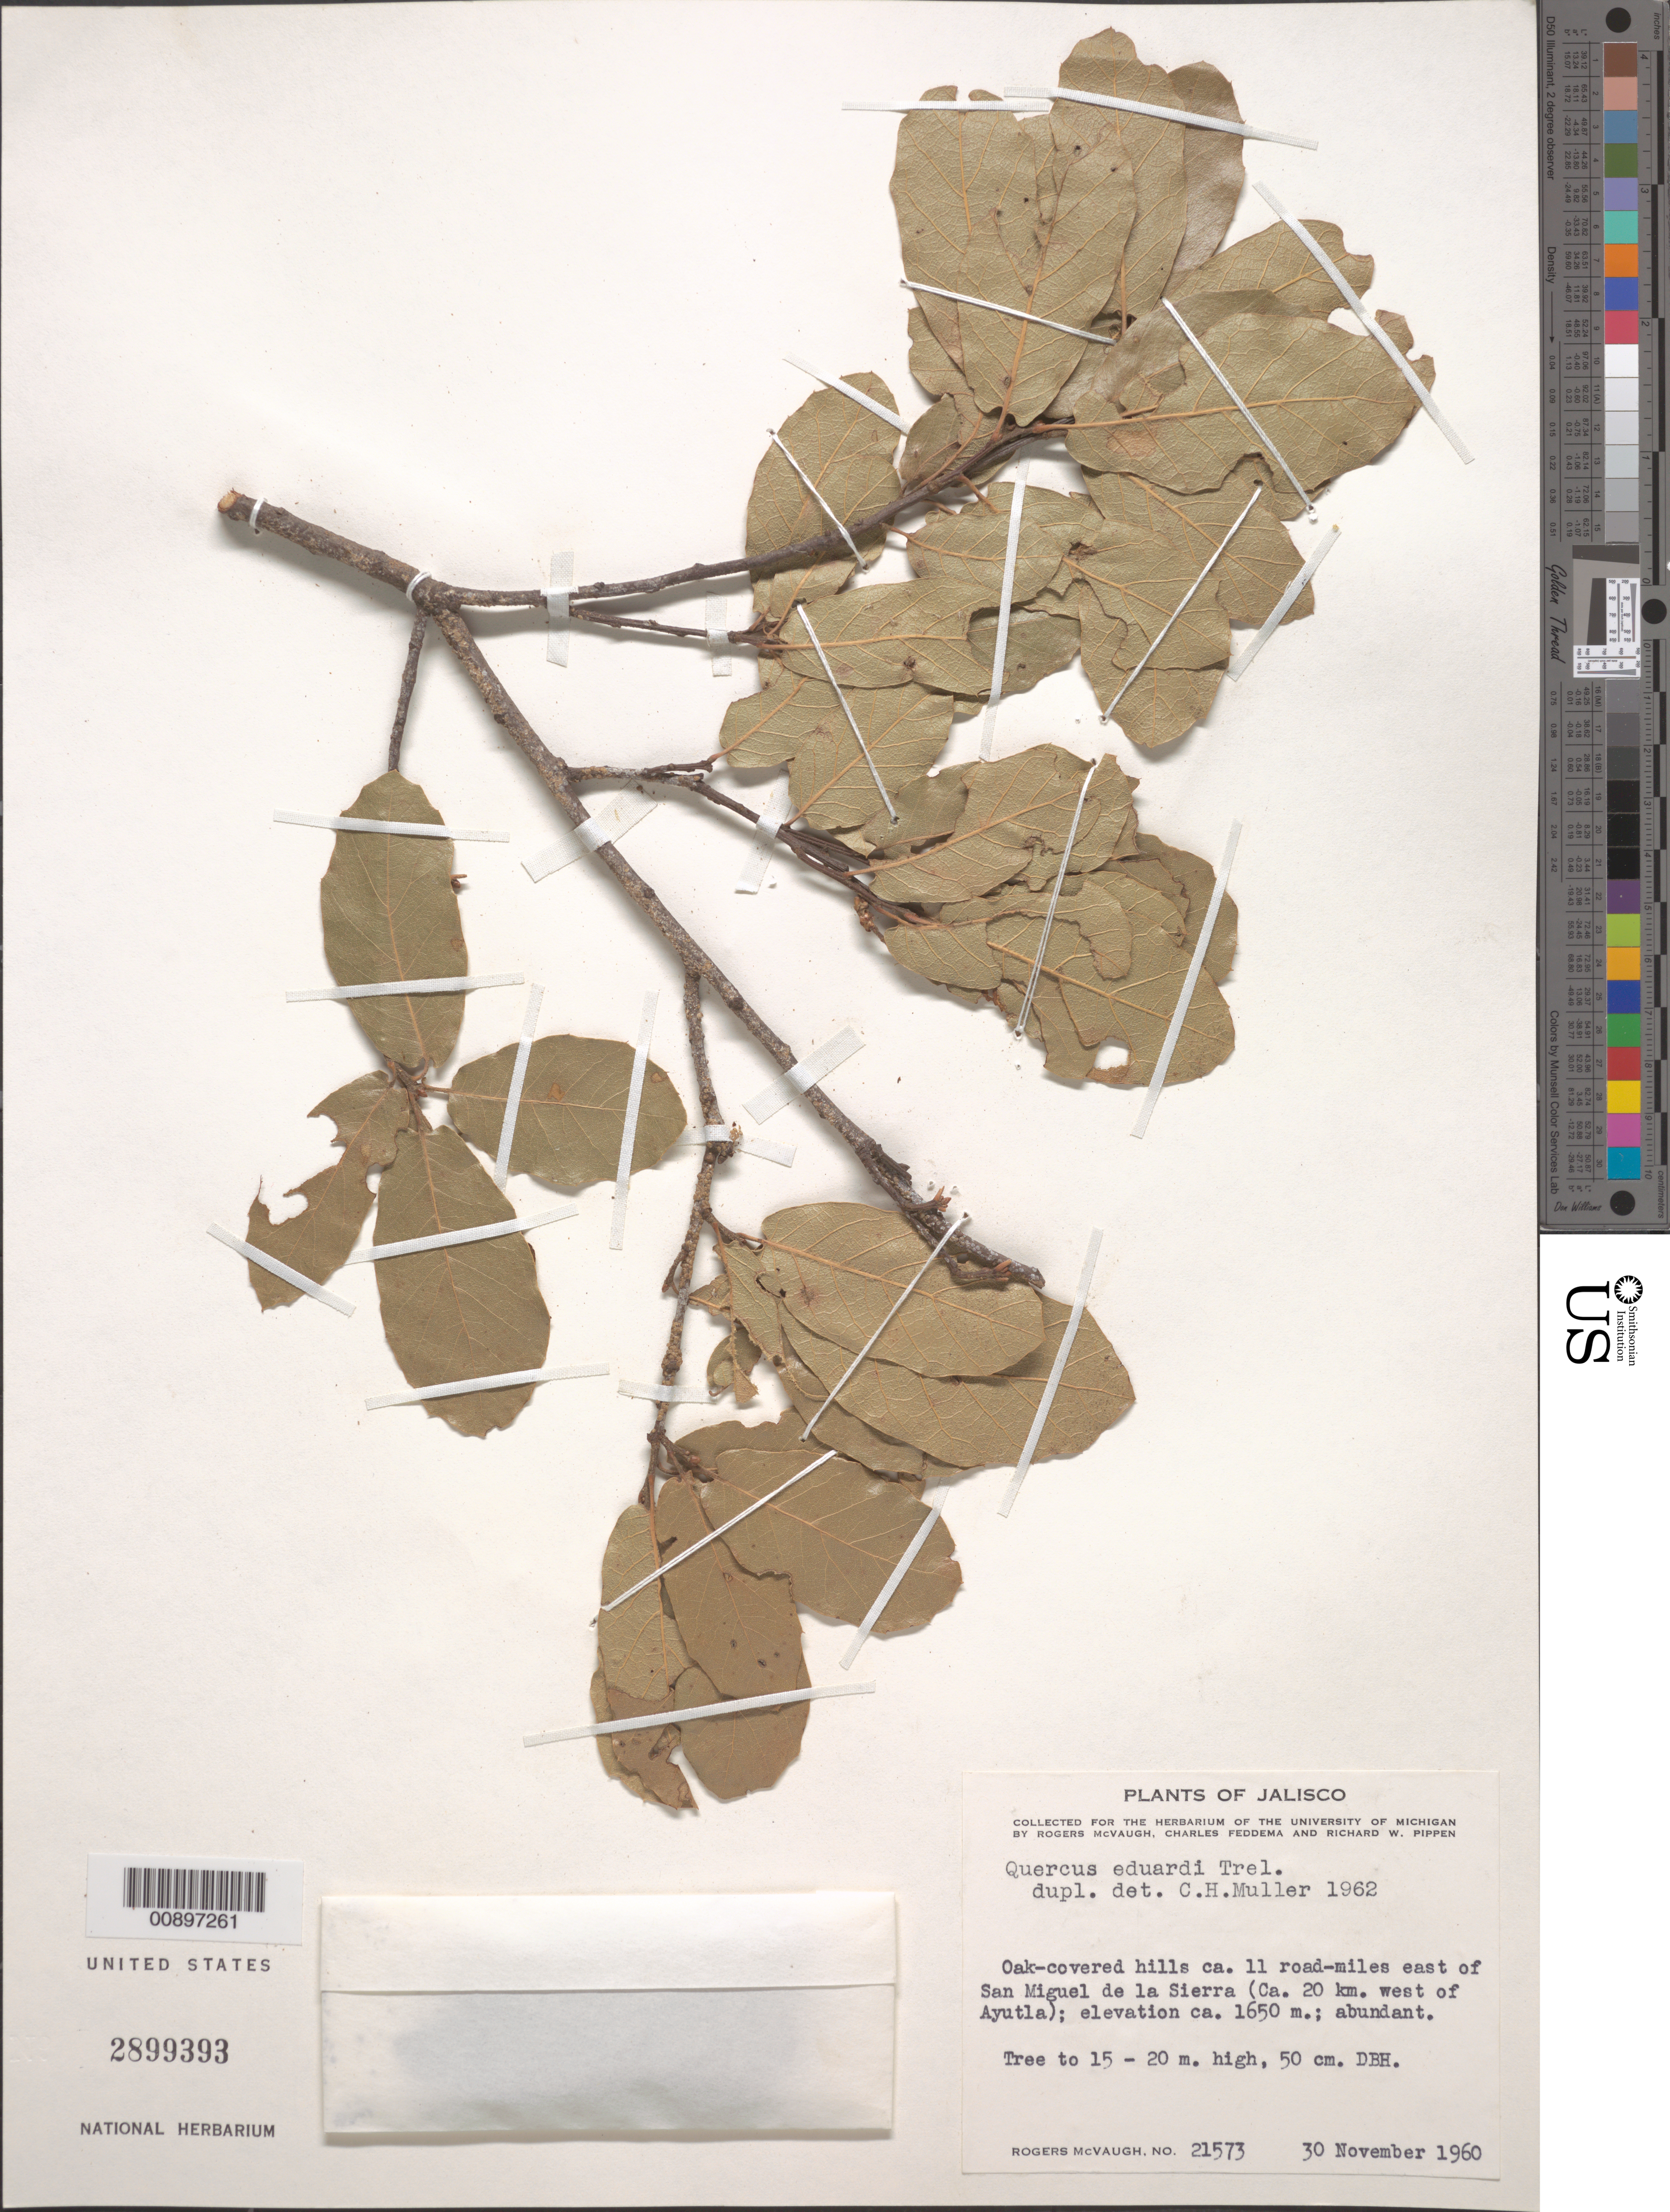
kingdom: Plantae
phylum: Tracheophyta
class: Magnoliopsida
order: Fagales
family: Fagaceae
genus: Quercus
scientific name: Quercus eduardii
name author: Trel.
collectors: R. McVaugh, C. Feddema & R. W. Pippen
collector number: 21573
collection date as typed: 30 Nov 1960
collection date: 1960-11-30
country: Mexico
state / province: Jalisco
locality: Ca. 11 road-miles east of San Miguel de la Sierra (ca. 20 km. west of Ayutla).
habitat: Oak-covered hills.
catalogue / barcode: US 2899393